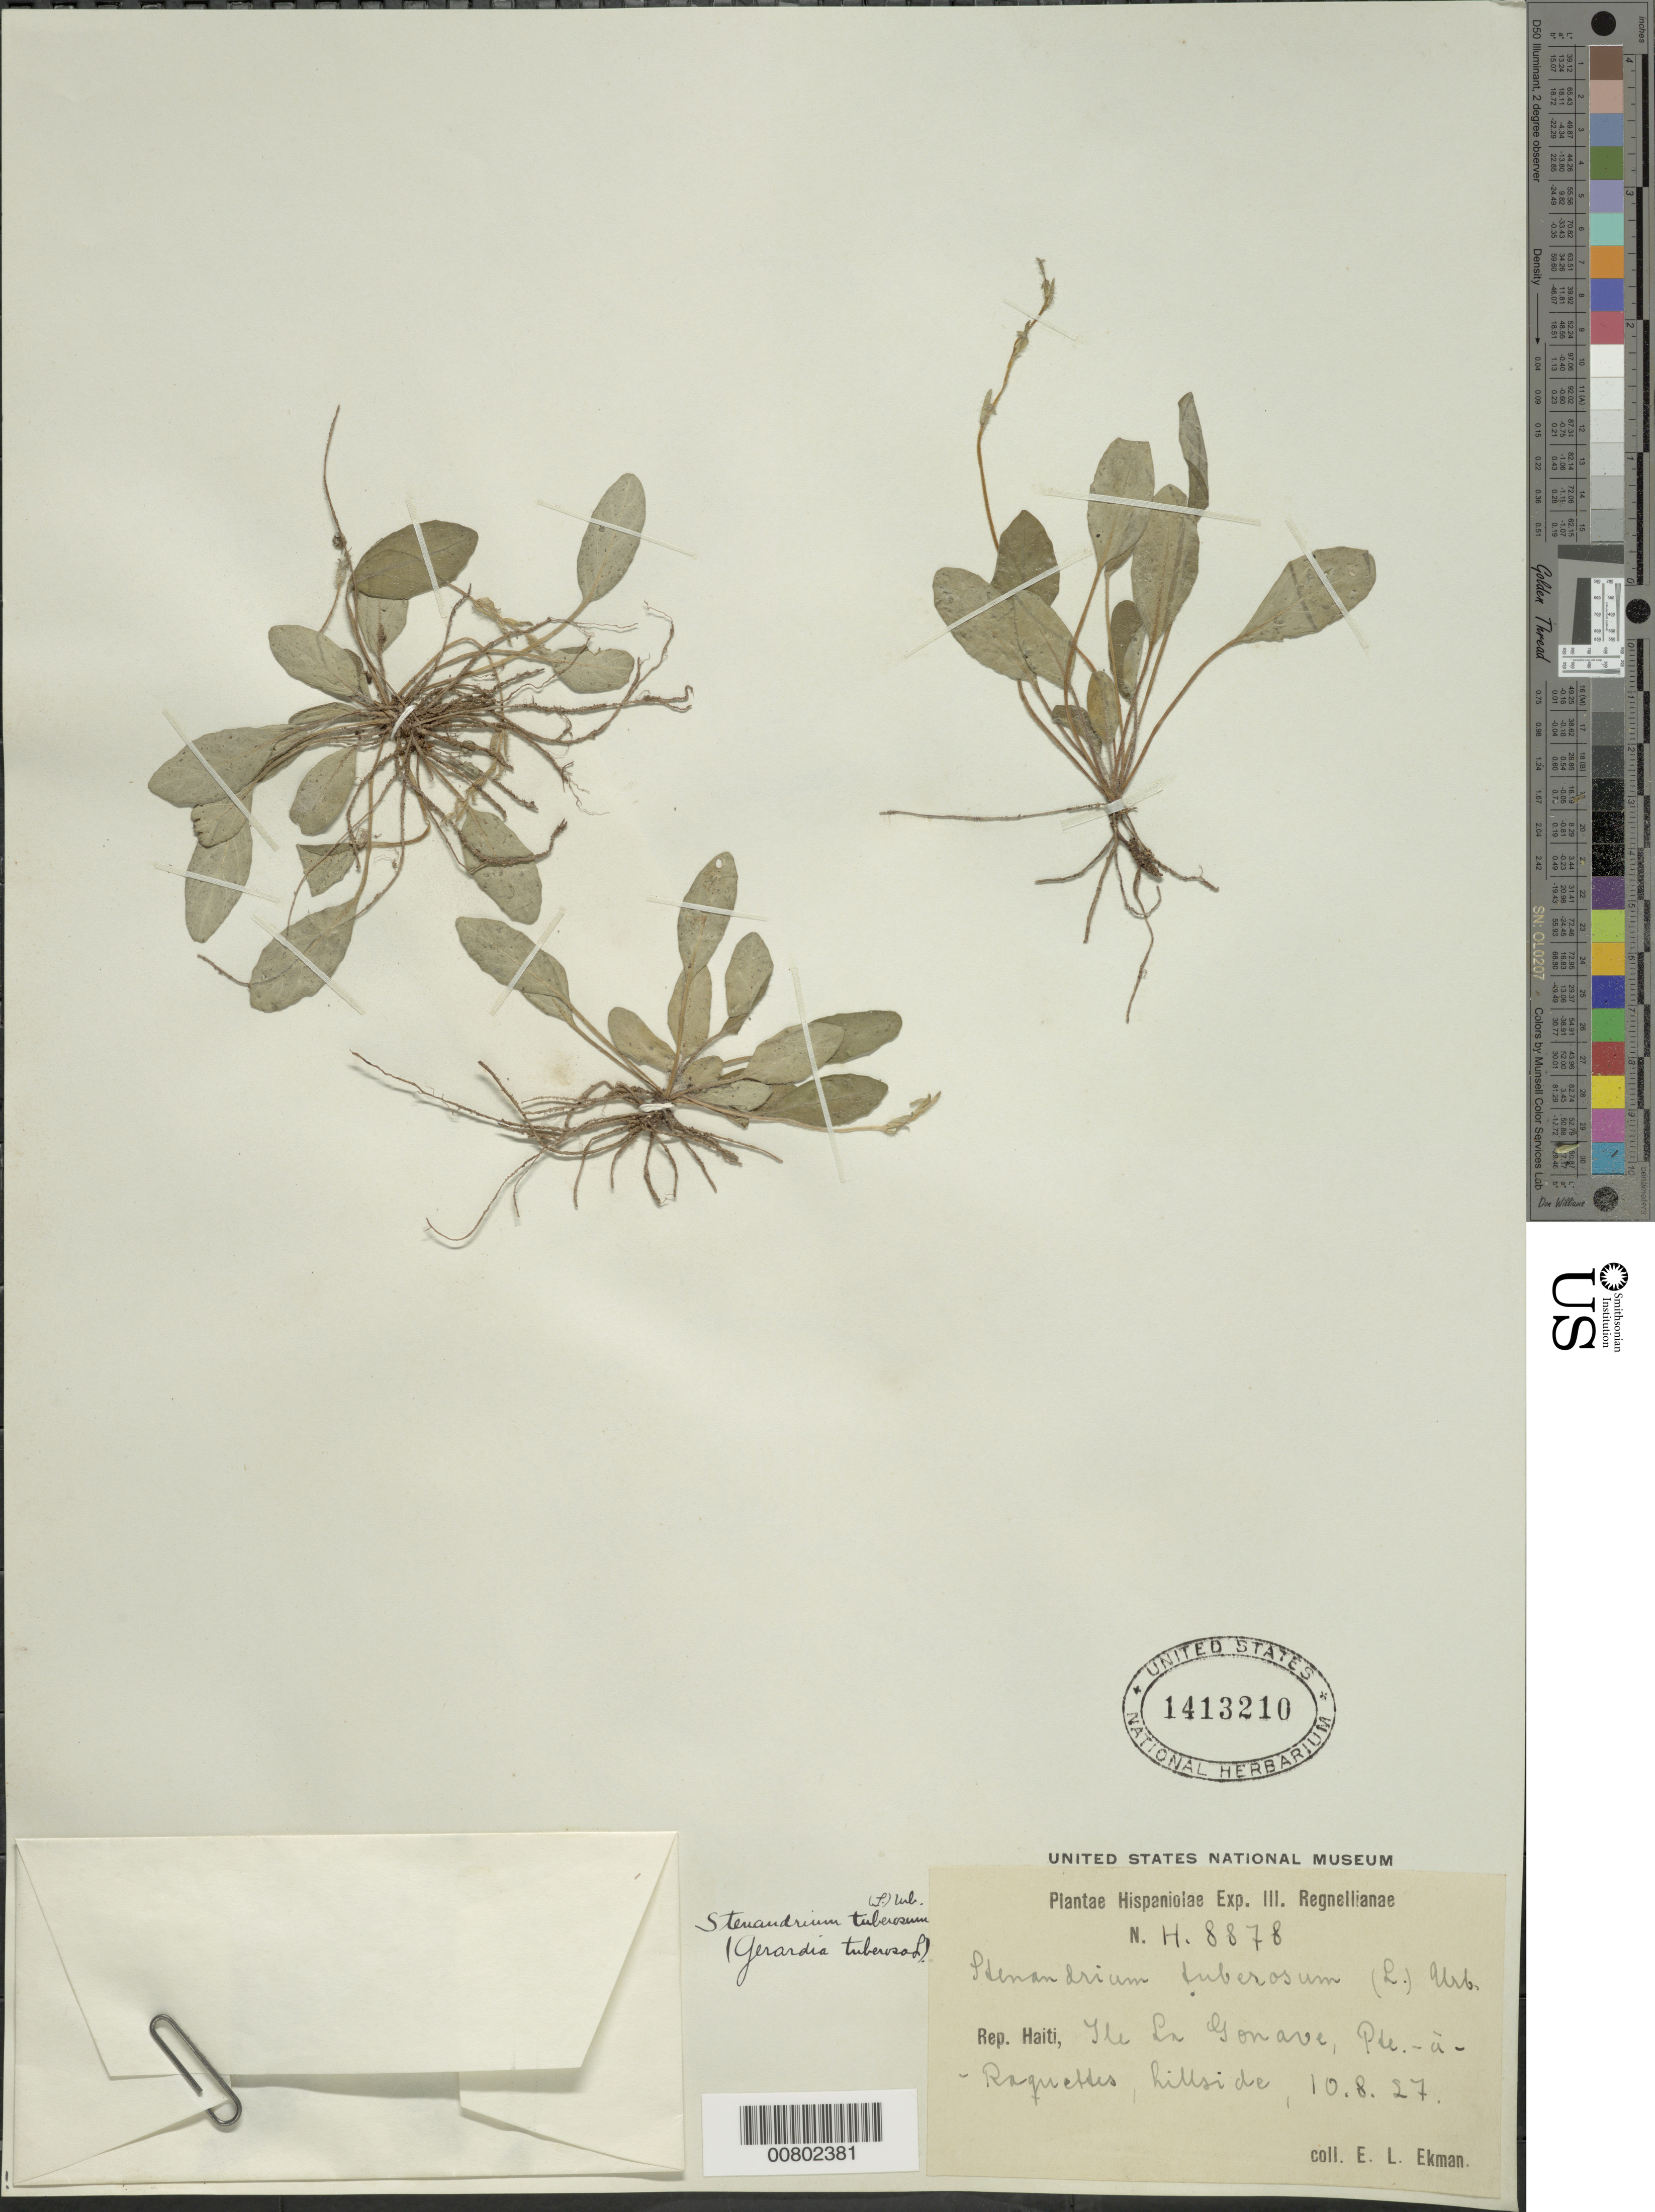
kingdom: Plantae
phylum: Tracheophyta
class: Magnoliopsida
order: Lamiales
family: Acanthaceae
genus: Stenandrium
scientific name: Stenandrium tuberosum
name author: (L.) Urb.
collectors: E. L. Ekman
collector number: H 8878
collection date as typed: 10 Aug 1927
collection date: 1927-08-10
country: Haiti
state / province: Ouest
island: Île de la Gonâve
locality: Pte.-à-Raquettes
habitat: Hillside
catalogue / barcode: US 1413210